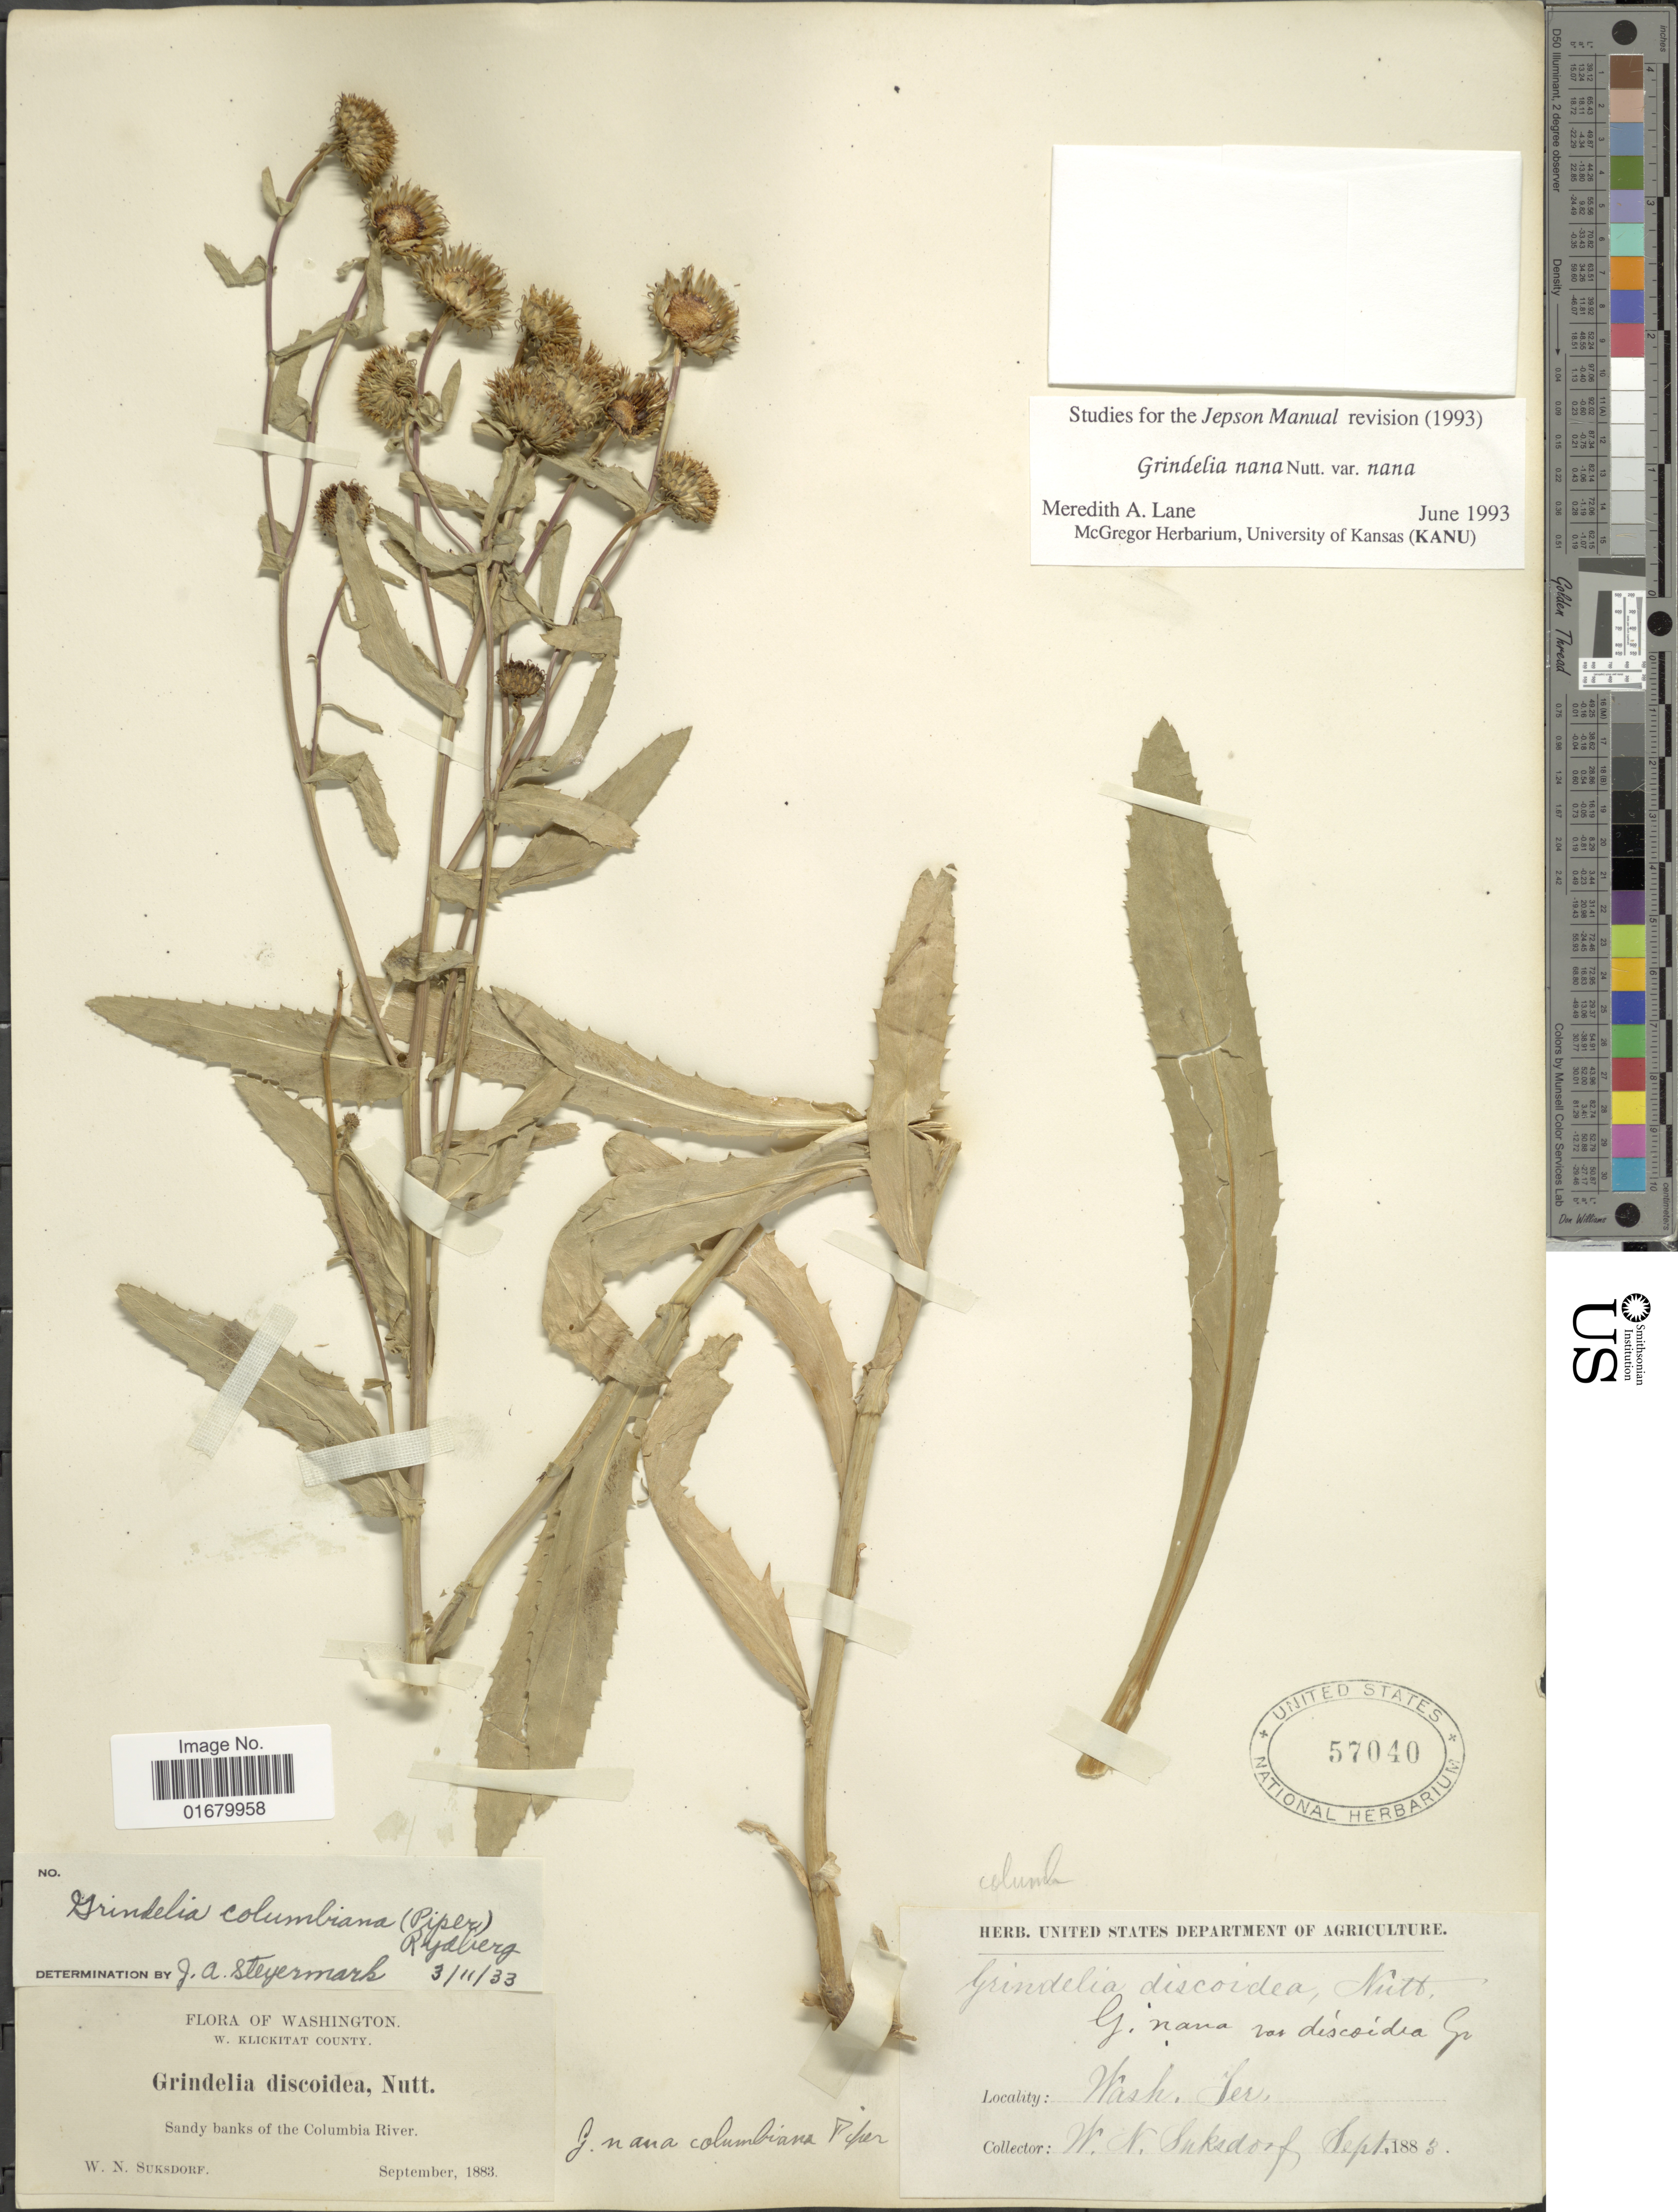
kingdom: Plantae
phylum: Tracheophyta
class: Magnoliopsida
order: Asterales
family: Asteraceae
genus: Grindelia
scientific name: Grindelia nana var. nana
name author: Nutt.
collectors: W. N. Suksdorf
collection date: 1883-09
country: United States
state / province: Washington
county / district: Klickitat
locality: W. Klickitat County, Sandy banks of the Columbia River.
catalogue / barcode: US 57040